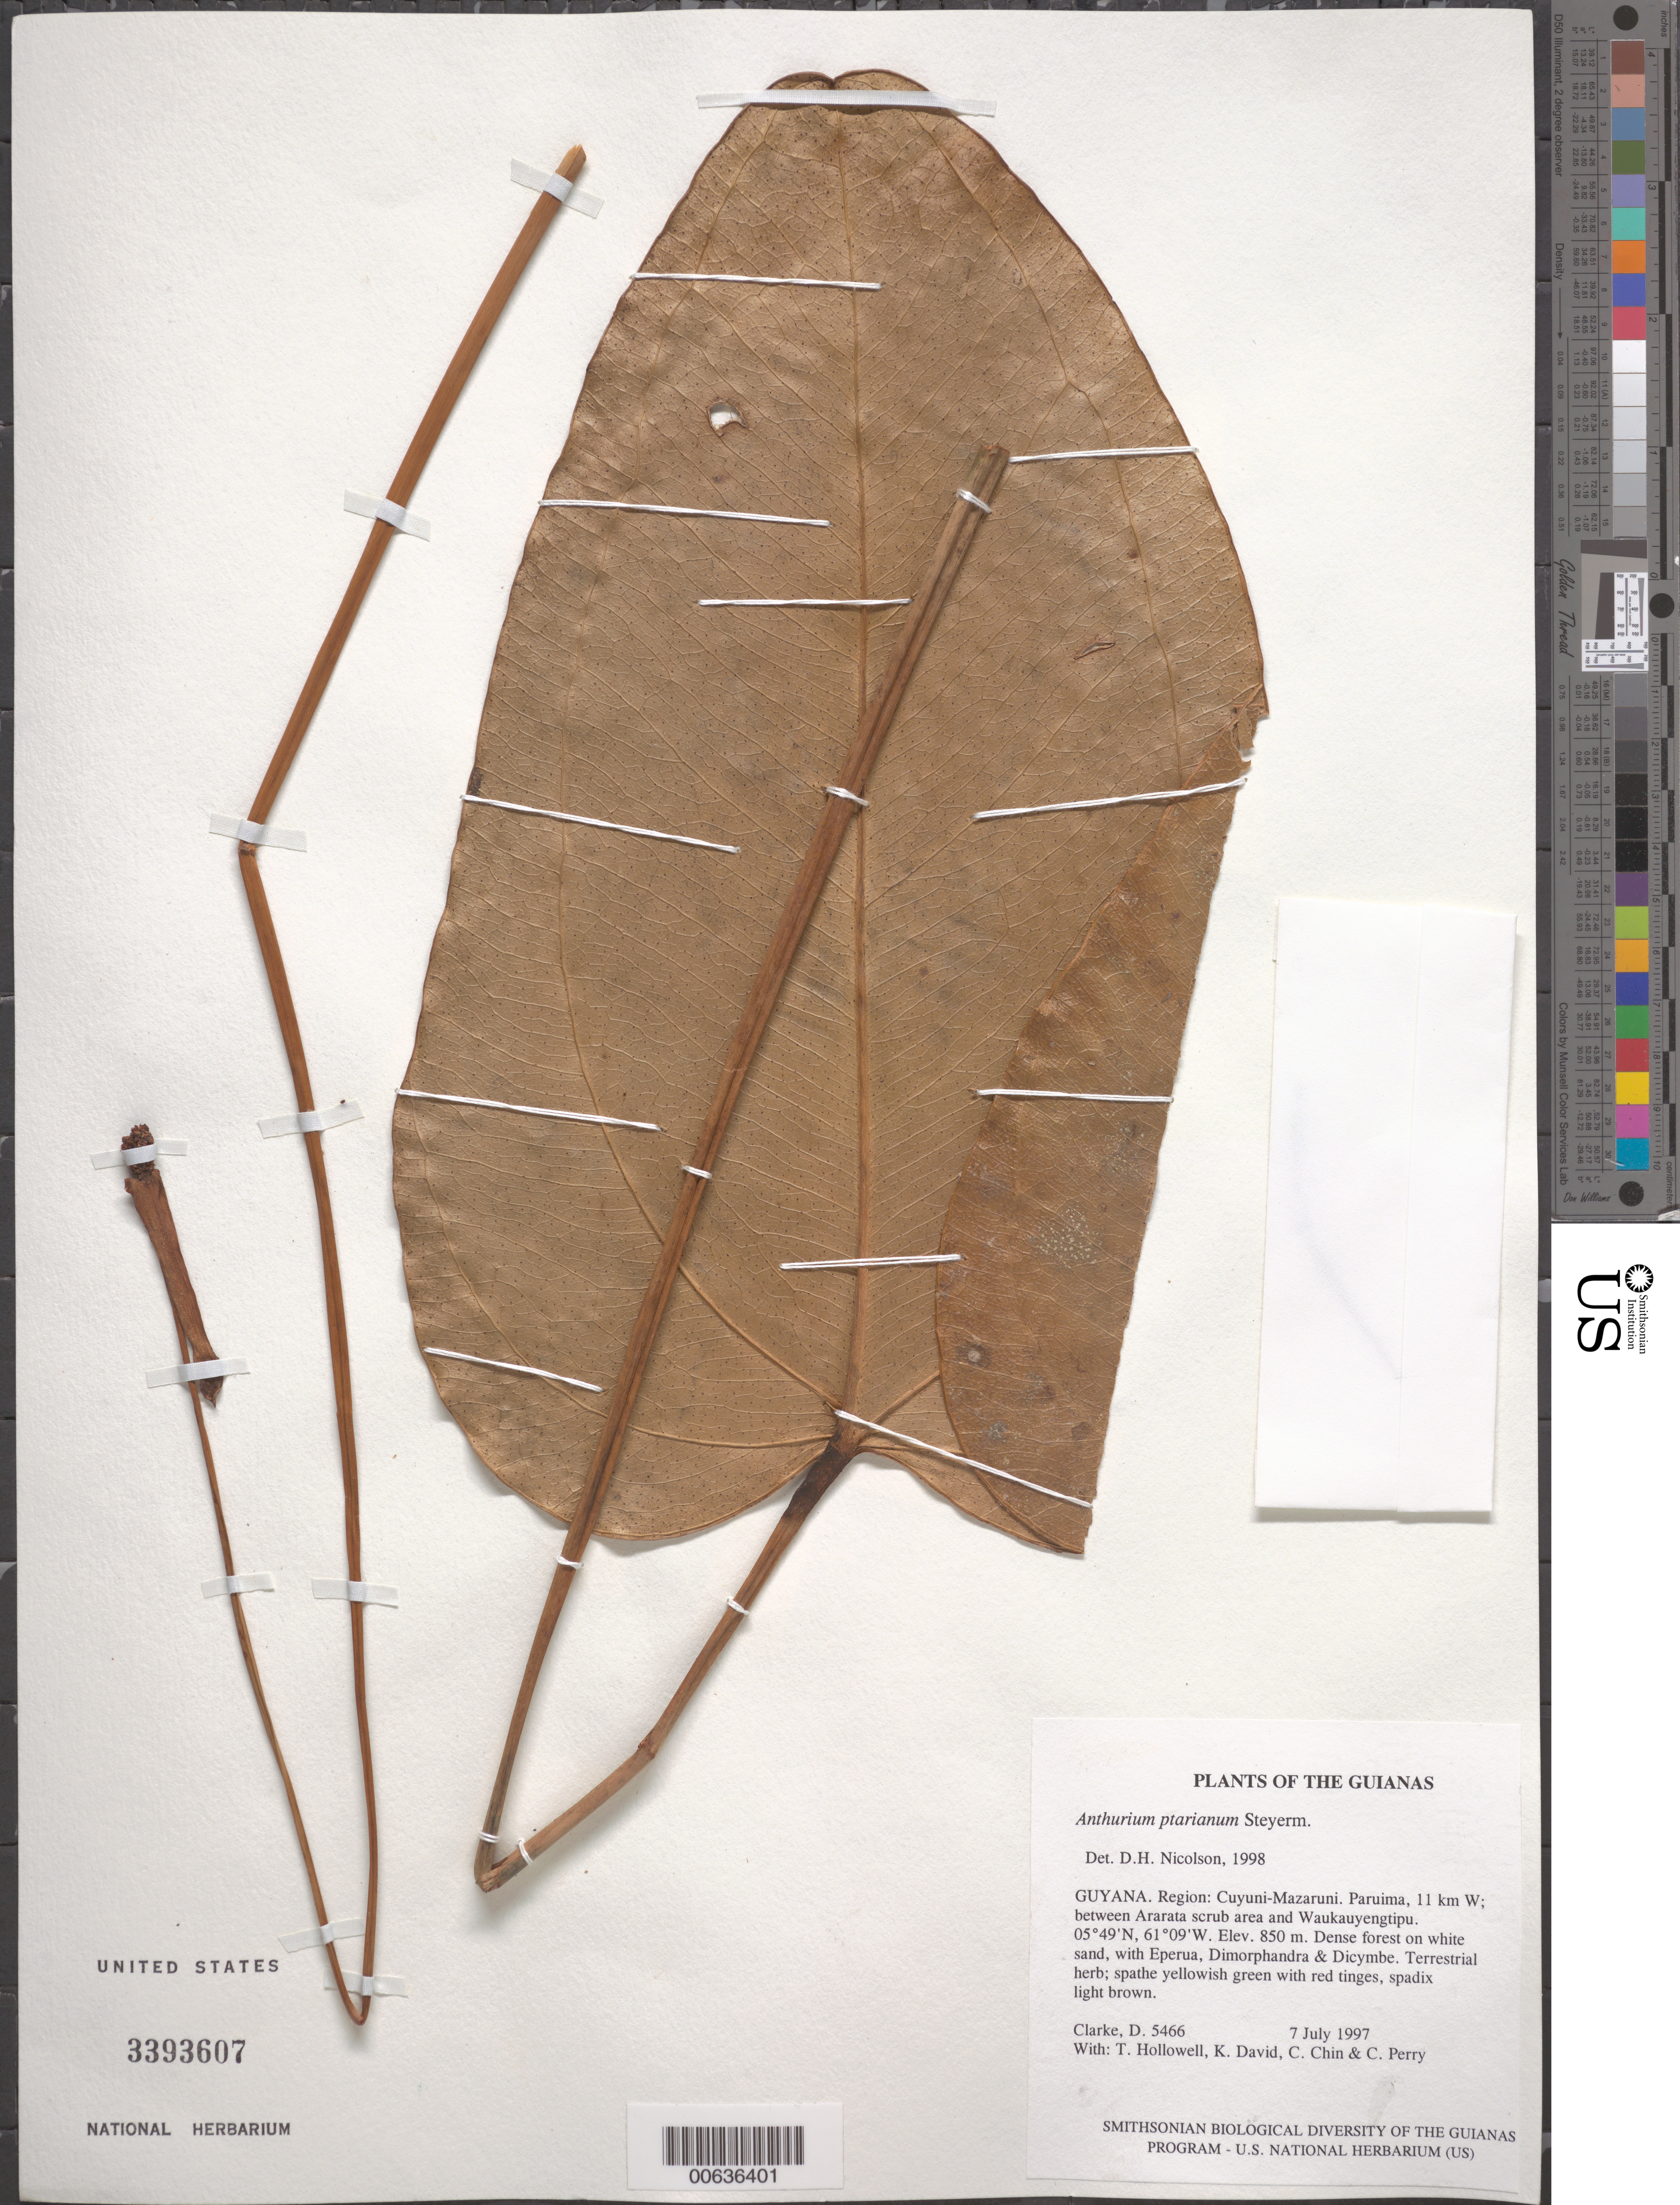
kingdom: Plantae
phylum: Tracheophyta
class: Liliopsida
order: Alismatales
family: Araceae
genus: Anthurium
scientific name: Anthurium ptarianum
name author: Steyerm.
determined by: Nicolson, Dan H.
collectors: H. D. Clarke, T. Hollowell, K. David, C. Chin & C. Perry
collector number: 5466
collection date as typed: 7 July 1997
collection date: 1997-07-07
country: Guyana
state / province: Cuyuni-Mazaruni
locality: Paruima, 11 km W; between Ararata scrub area and Waukauyengtipu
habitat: Dense forest on white sand, with Eperua, Dimorphandra & Dicymbe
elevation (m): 850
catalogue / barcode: US 3393607